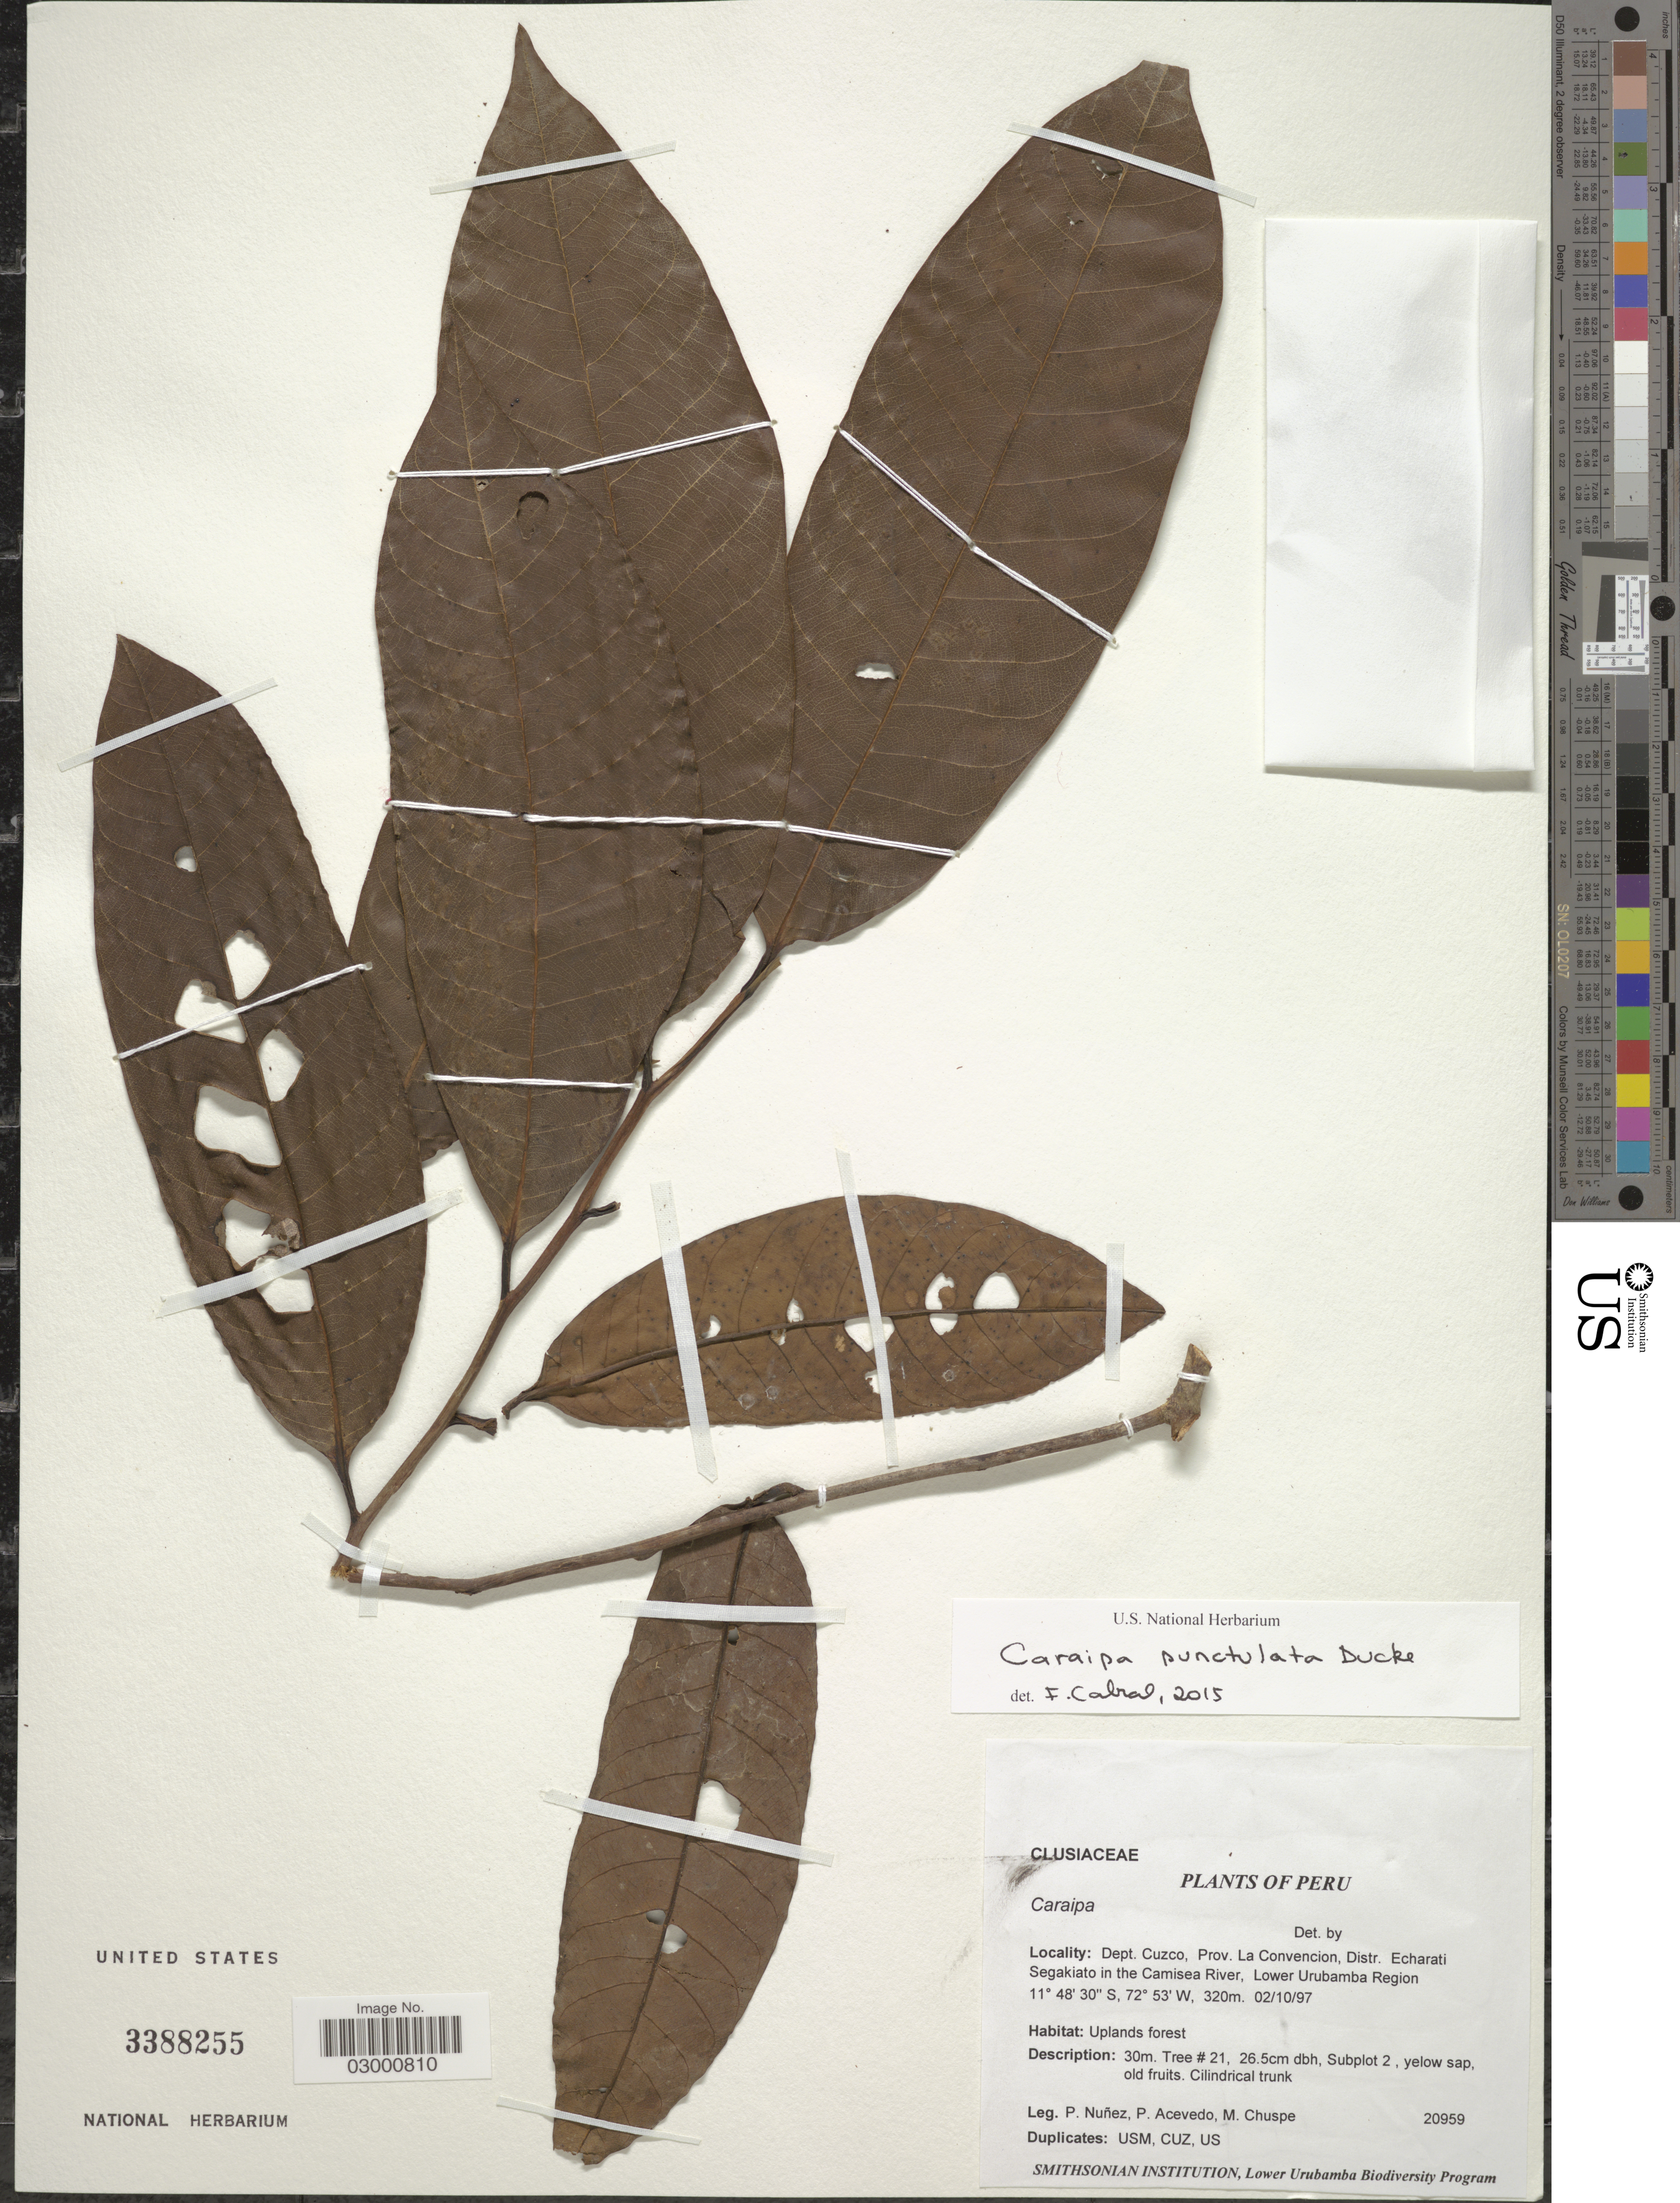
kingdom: Plantae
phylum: Tracheophyta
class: Magnoliopsida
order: Malpighiales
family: Calophyllaceae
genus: Caraipa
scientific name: Caraipa punctulata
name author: Ducke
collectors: P. Nuñez V., P. Acevedo-Rodr. & M. Chuspe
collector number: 20959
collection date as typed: Transcribed d/m/y: 2/10/97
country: Peru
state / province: Cusco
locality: Dept. Cuzco, Prov. La Convencion, Distr. Echarati Segakiato in the Camisea River, Lower Urubamba Region.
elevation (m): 320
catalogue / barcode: US 3388255